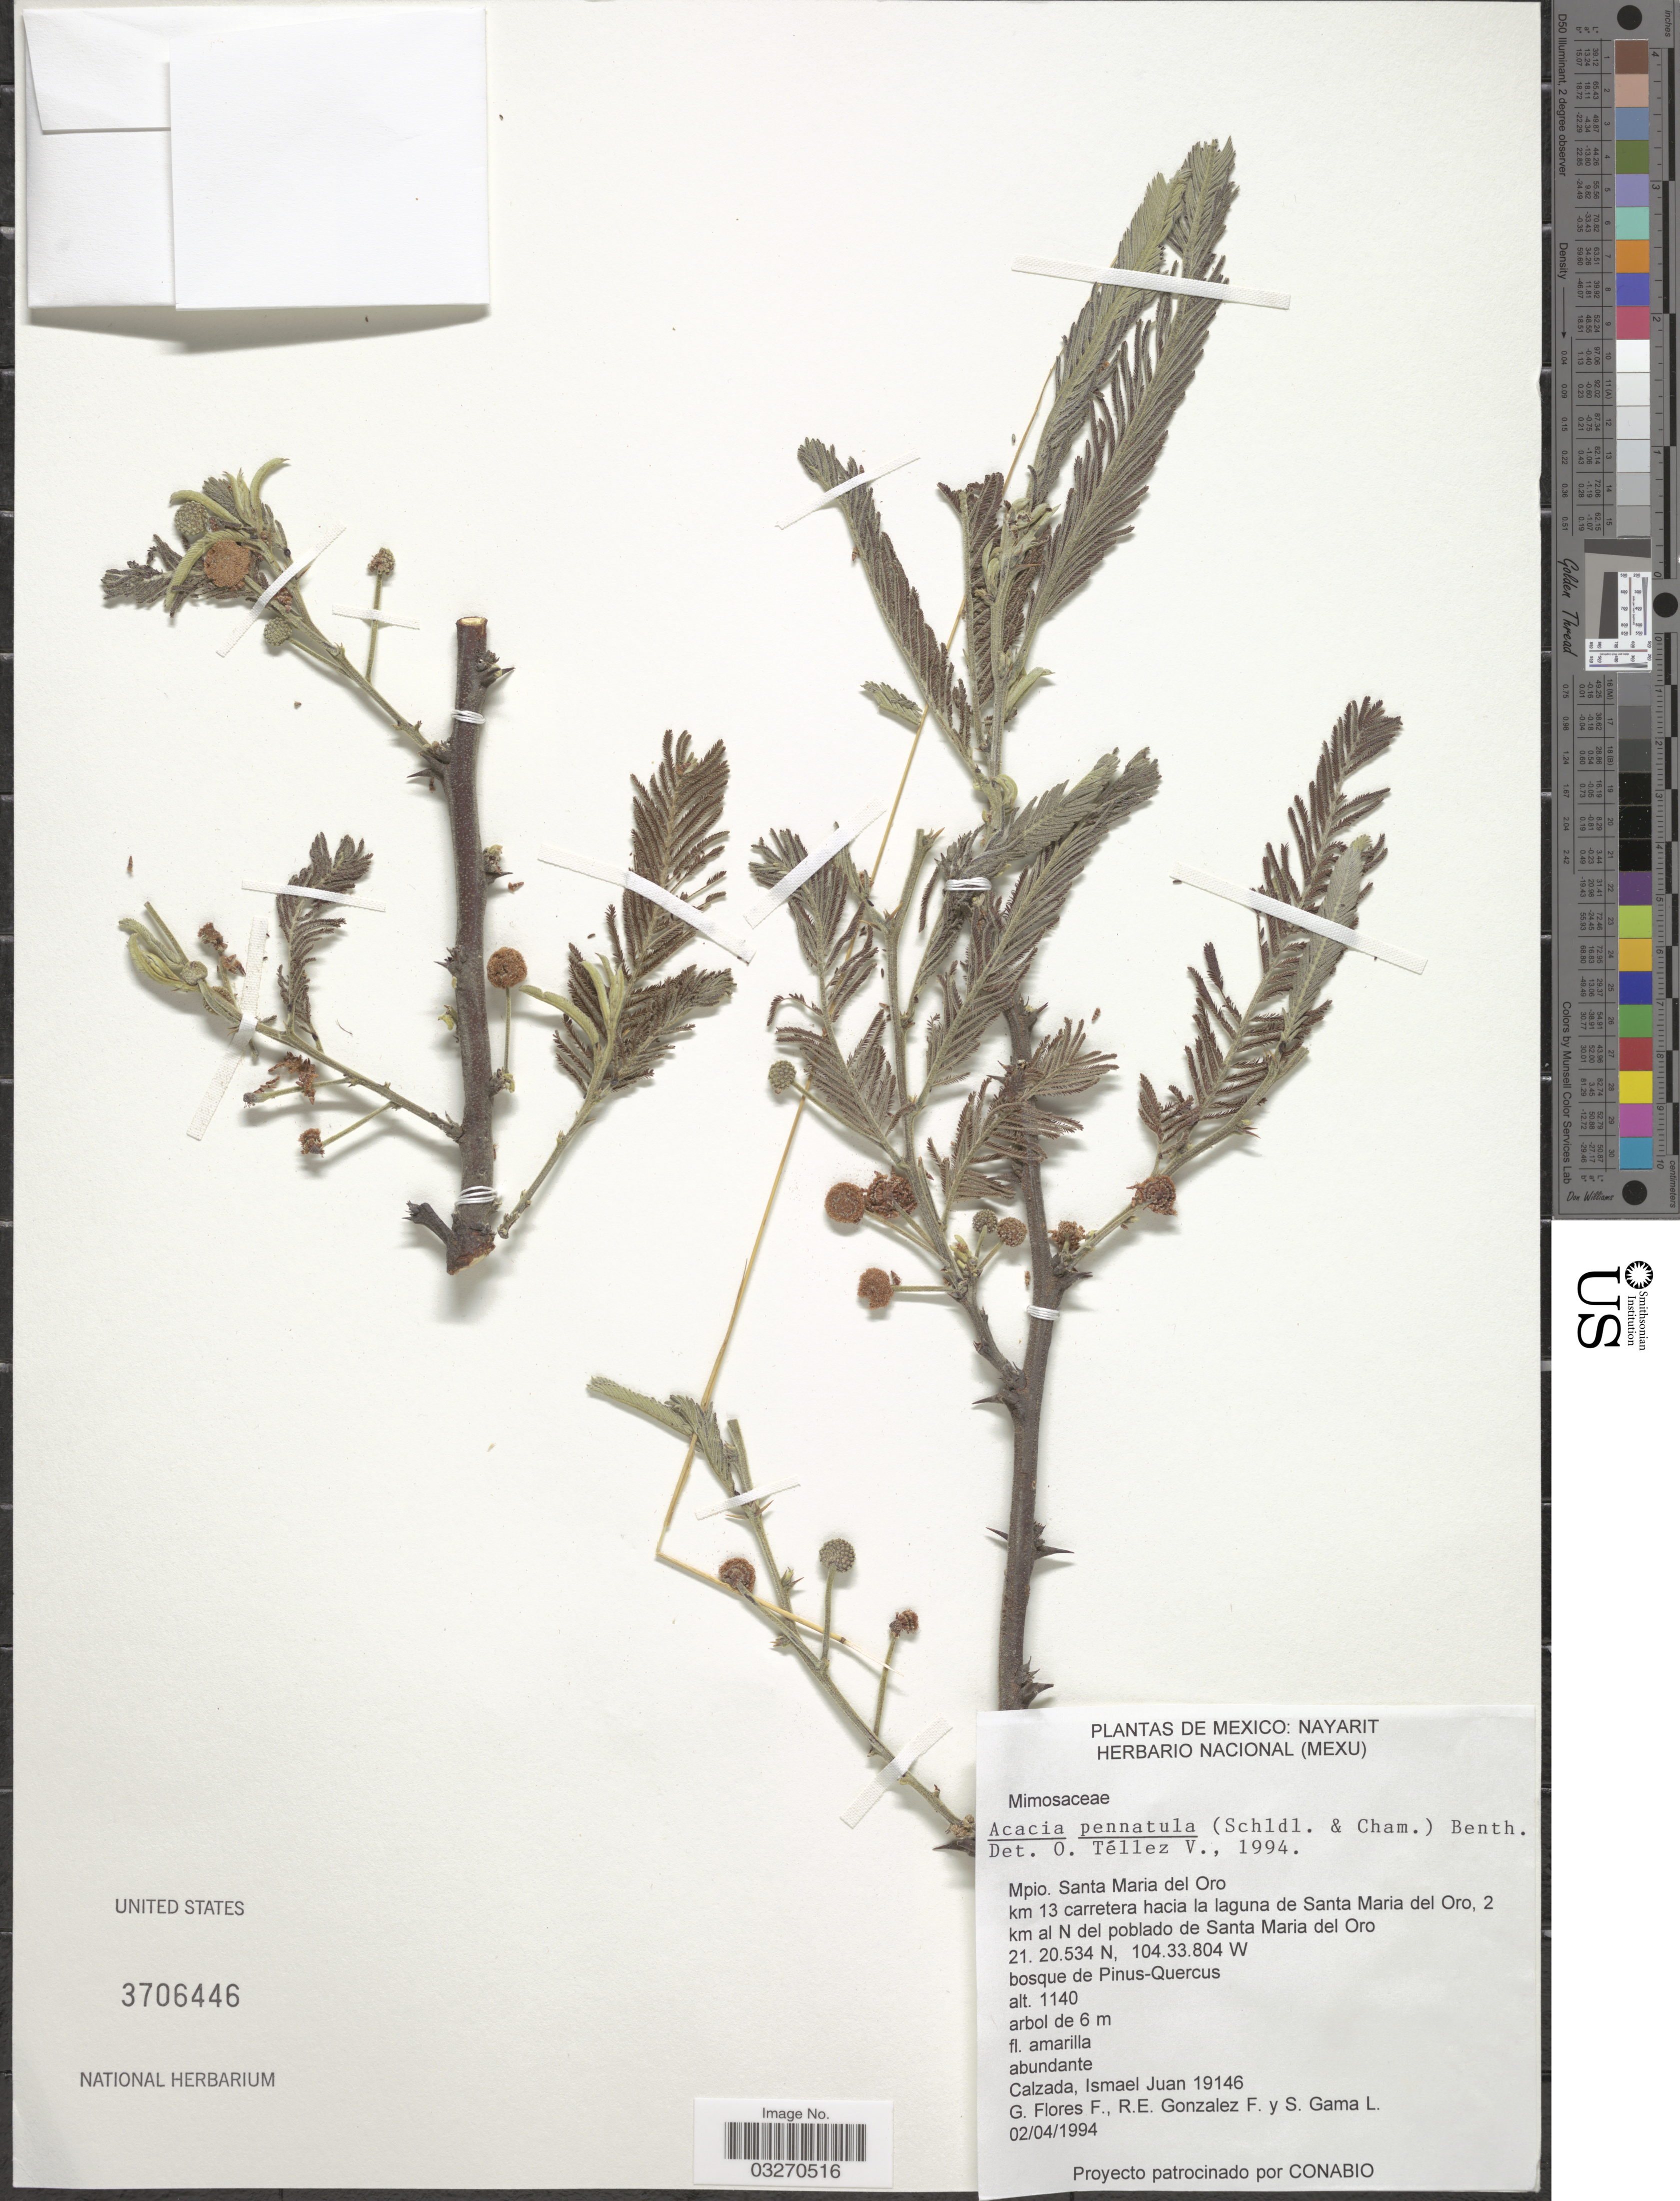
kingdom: Plantae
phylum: Tracheophyta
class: Magnoliopsida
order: Fabales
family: Fabaceae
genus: Acacia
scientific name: Acacia pennatula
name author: (Schltr. & Cham.) Benth.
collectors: J. I. Calzada, G. Flores F., R. E. Gonzalez F. & S. Gama López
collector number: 19146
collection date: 1994-04-02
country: Mexico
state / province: Nayarit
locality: Mpio. Santa Maria del Oro, km 13 carretera hacia la laguna de Santa Maria del Oro, 2 km al N del poblado de Santa Maria del Oro.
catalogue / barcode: US 3706446